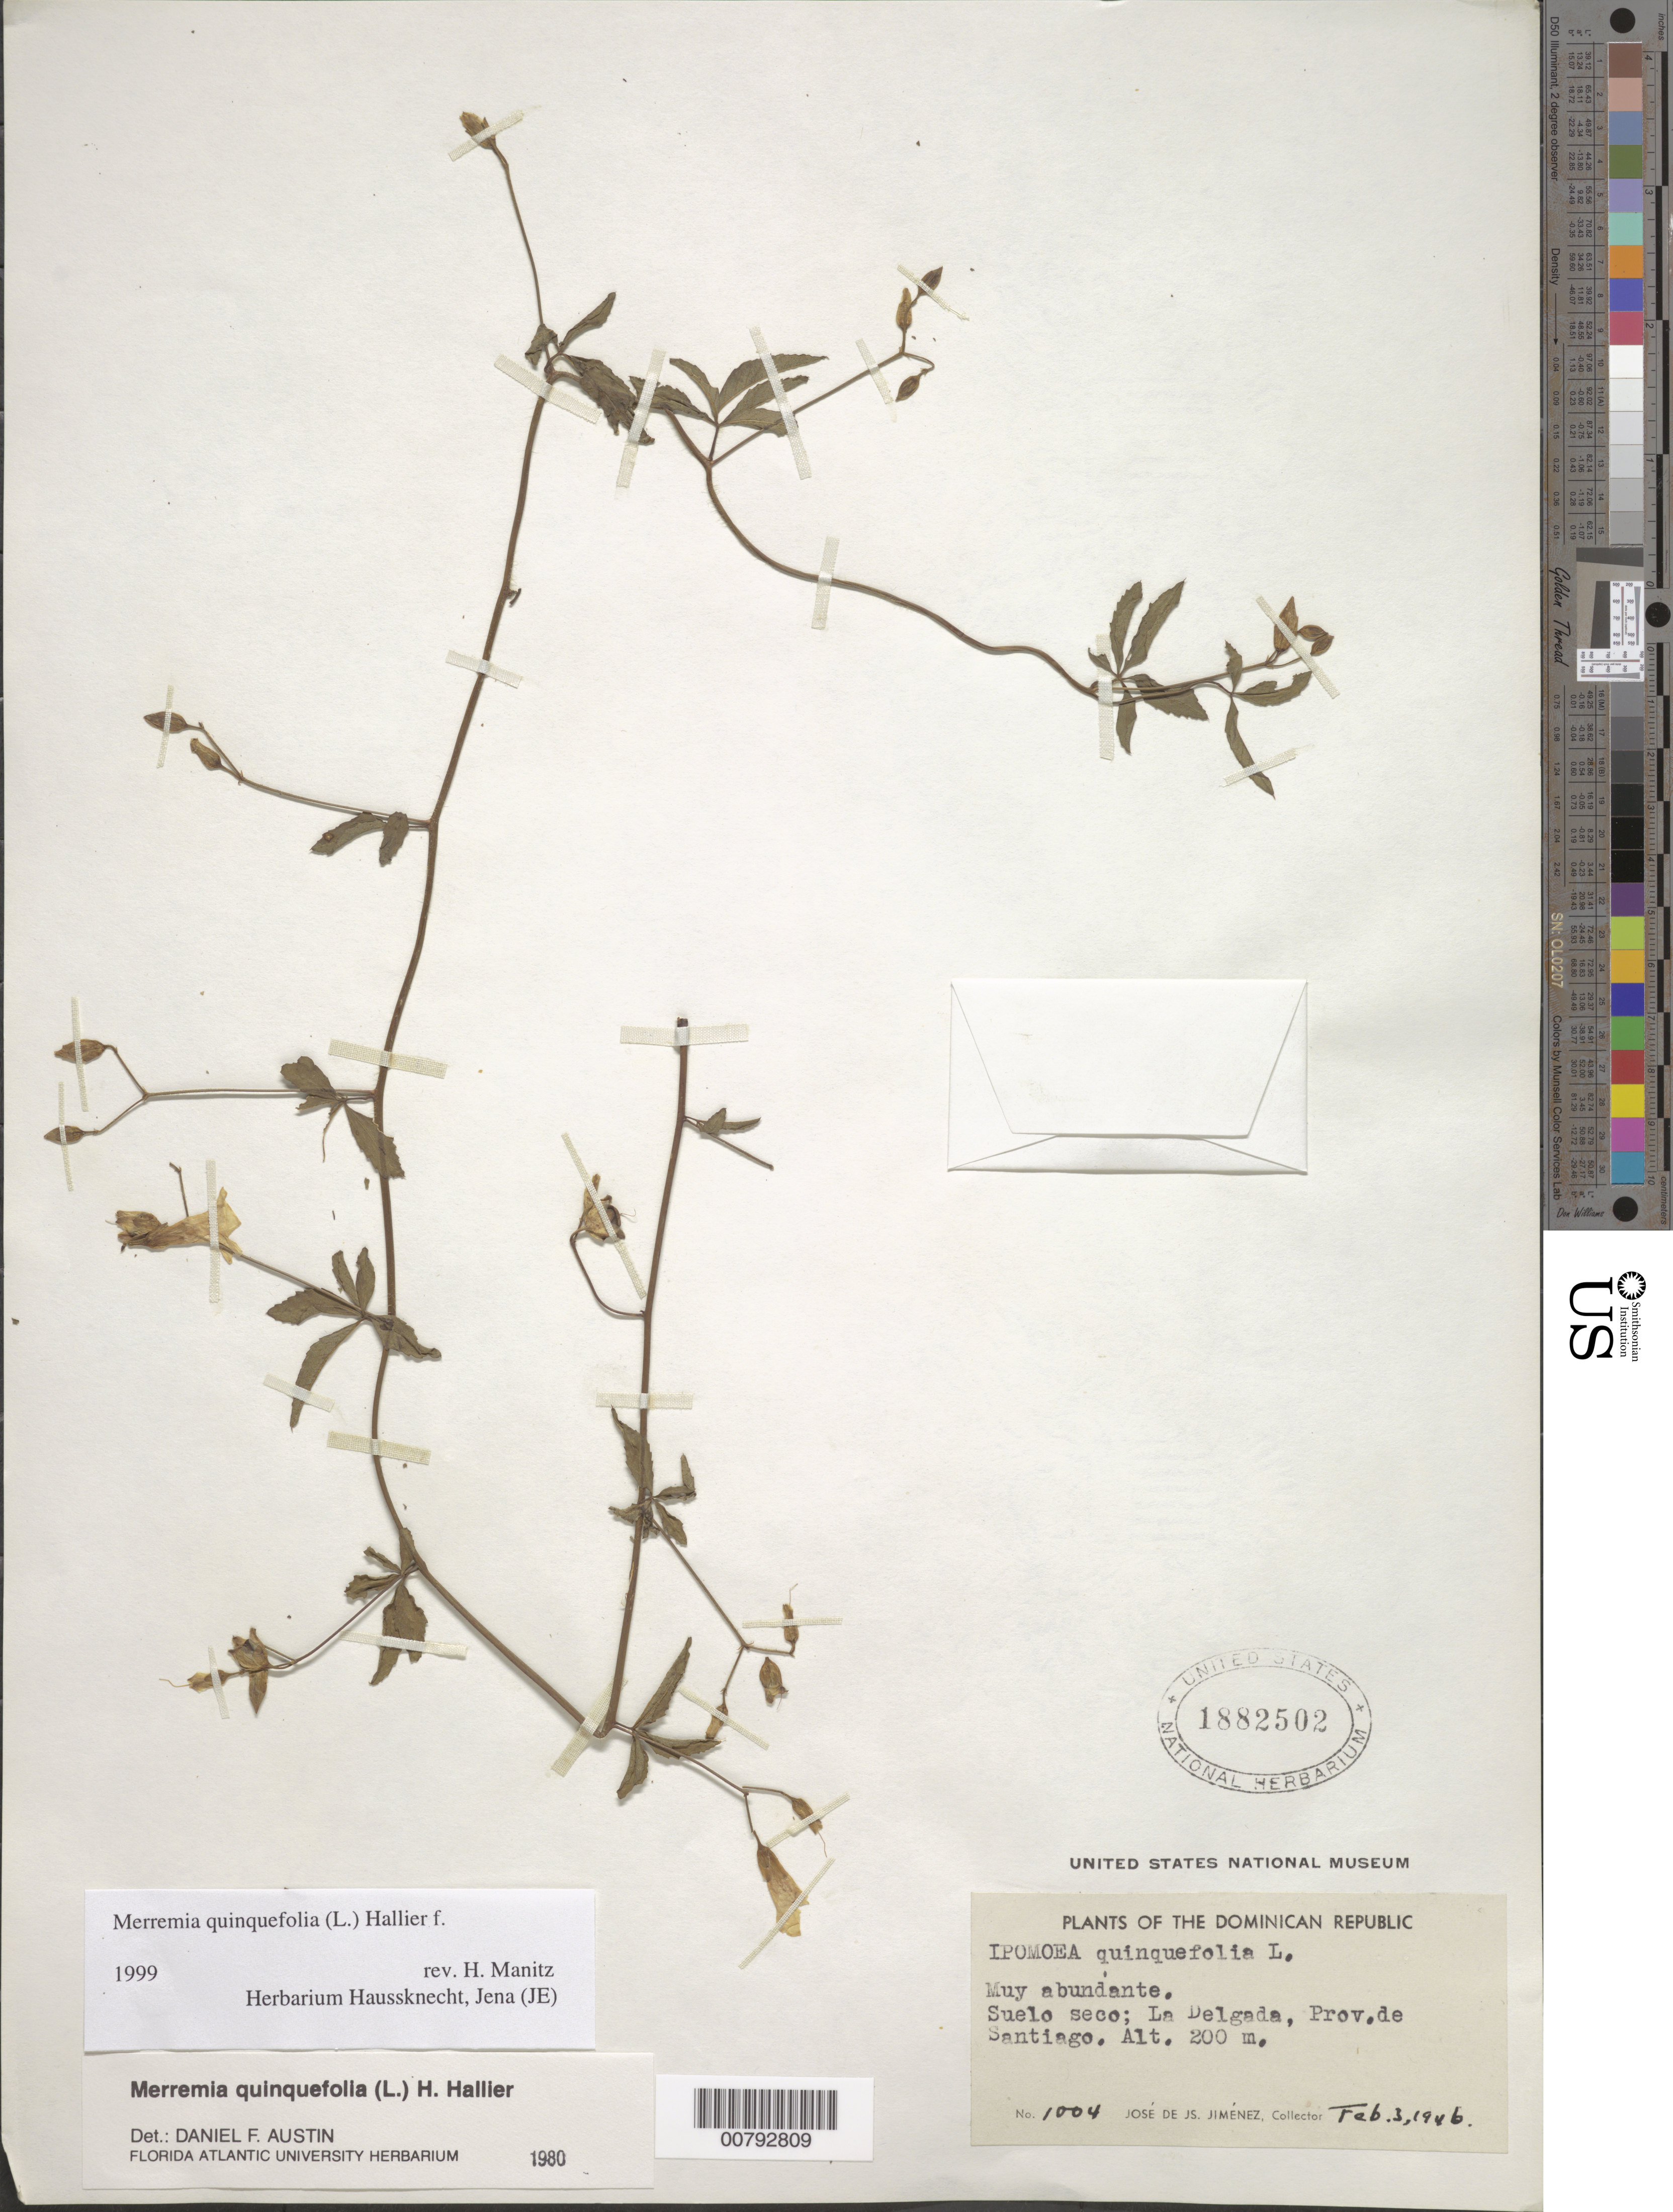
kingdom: Plantae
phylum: Tracheophyta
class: Magnoliopsida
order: Solanales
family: Convolvulaceae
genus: Distimake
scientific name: Distimake quinquefolius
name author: (L.) A. R. Simões & Staples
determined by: Strong, Mark T., (BOT), Smithsonian Institution - National Museum of Natural History (UNITED STATES)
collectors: J. J. Jiménez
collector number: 1004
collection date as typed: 03 Feb 1946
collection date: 1946-02-03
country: Dominican Republic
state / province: Santiago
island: Hispaniola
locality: La Delgada.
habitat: Dry soil.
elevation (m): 200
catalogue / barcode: US 1882502